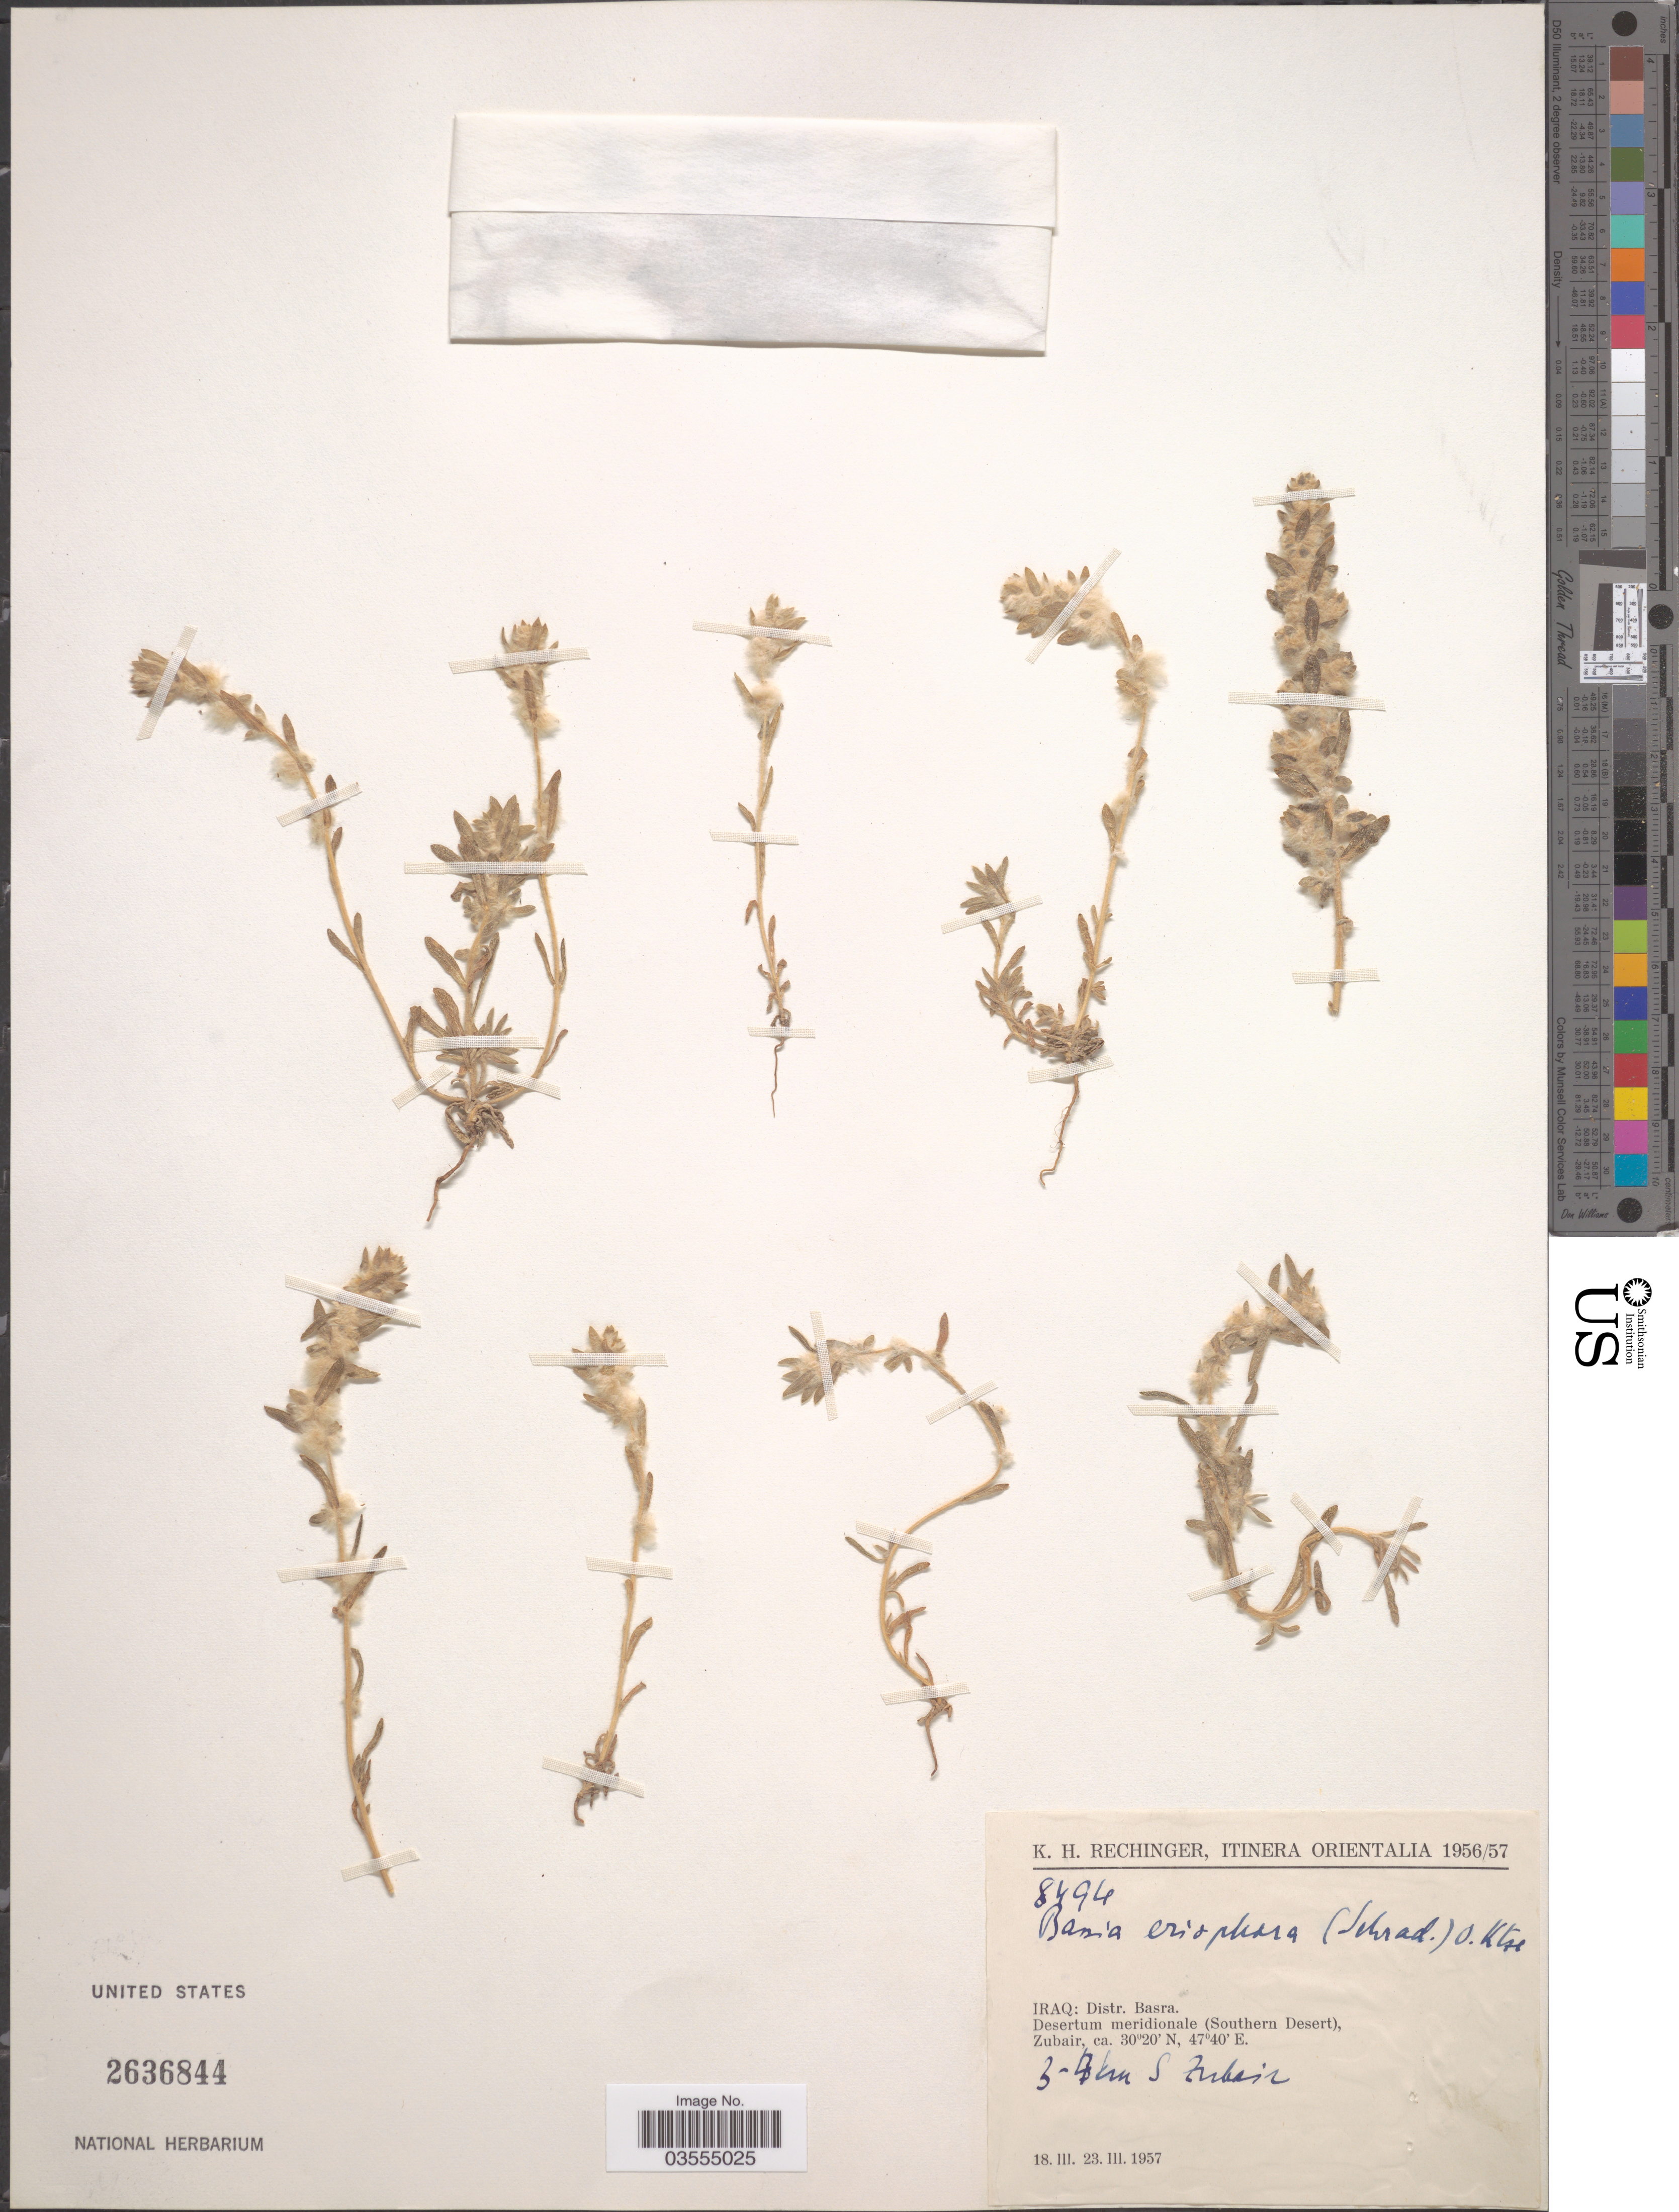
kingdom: Plantae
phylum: Tracheophyta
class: Magnoliopsida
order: Caryophyllales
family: Amaranthaceae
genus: Bassia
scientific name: Bassia eriophora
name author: (Schrad.) Asch.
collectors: K. H. Rechinger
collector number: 8494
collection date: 1957-03-18/1957-03-23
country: Iraq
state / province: Al Basrah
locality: Itinera Orientalia. Distr. Basra. Desertum meridionale (Southern Desert), Zubair. 3-4km S Zubair.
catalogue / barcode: US 2636844